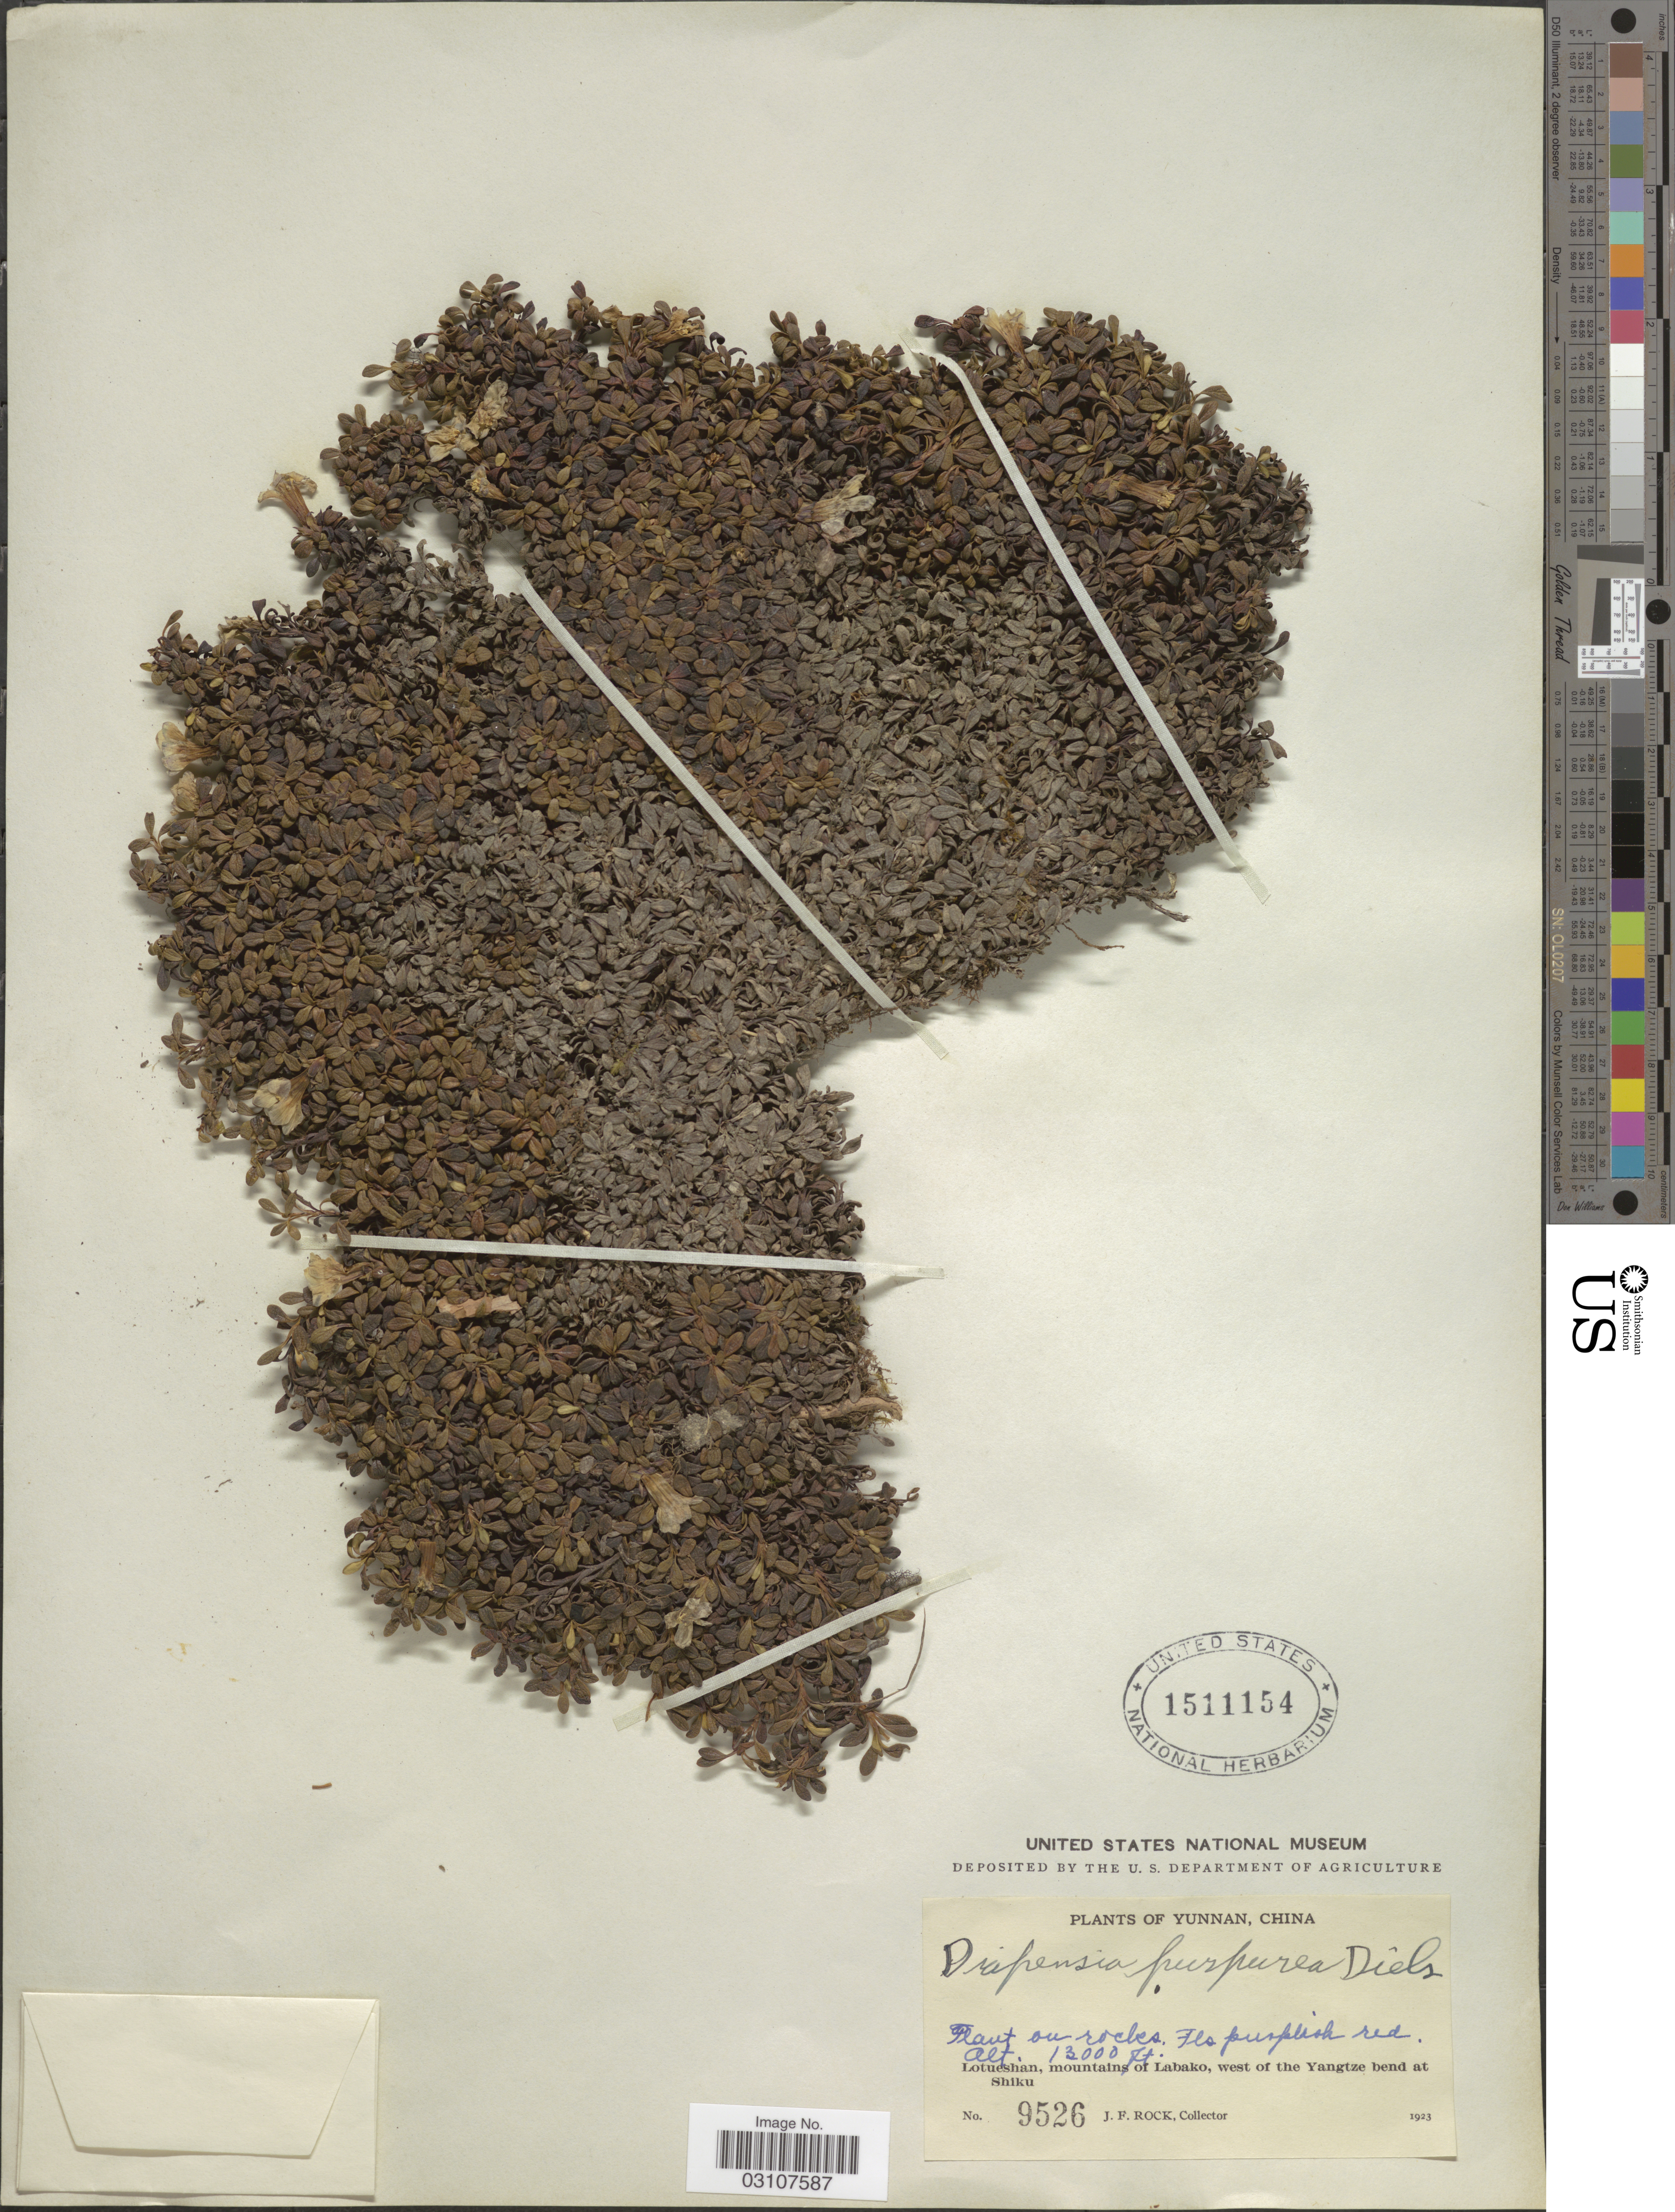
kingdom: Plantae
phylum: Tracheophyta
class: Magnoliopsida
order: Ericales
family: Diapensiaceae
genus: Diapensia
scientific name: Diapensia purpurea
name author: Diels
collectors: J. Rock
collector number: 9526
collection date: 1923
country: China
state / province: Yunnan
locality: Lotueshan, mountains of Labako, west of the Yangtze bent at Shiku.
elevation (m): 3962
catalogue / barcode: US 1511154